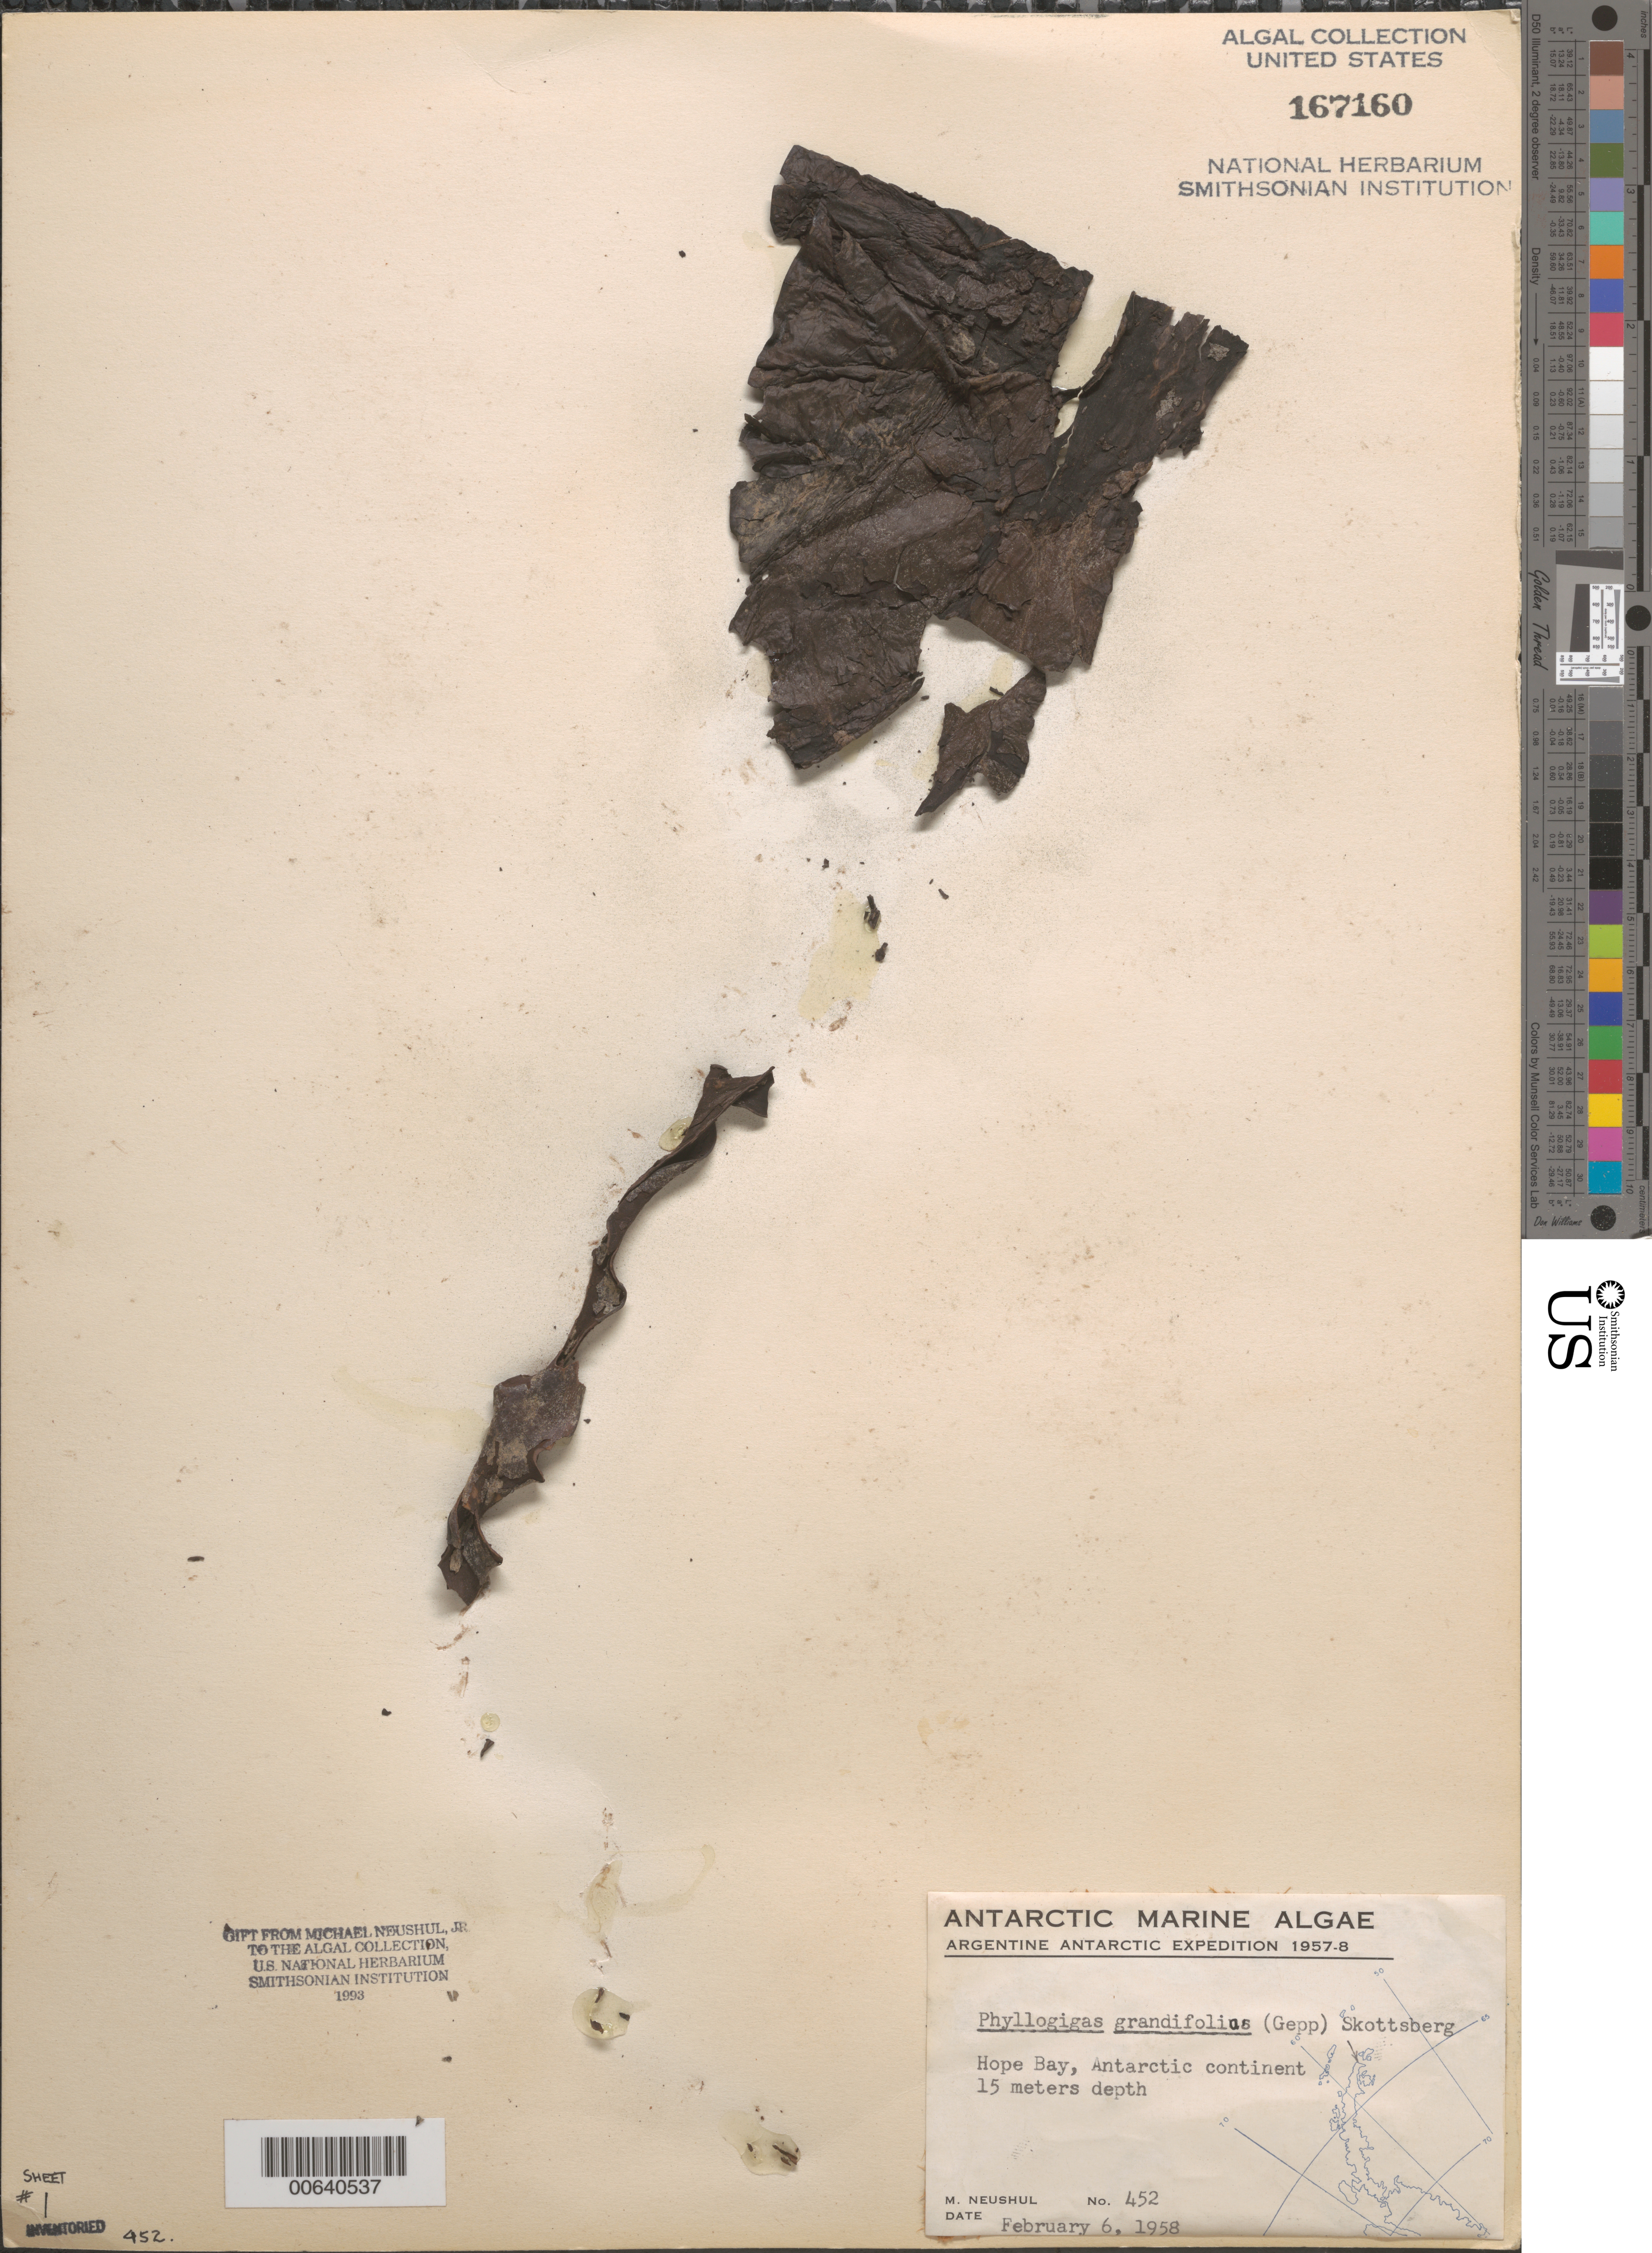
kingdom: Chromista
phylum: Ochrophyta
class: Phaeophyceae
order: Desmarestiales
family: Desmarestiaceae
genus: Himantothallus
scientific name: Himantothallus grandifolius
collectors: M. Neushul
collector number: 452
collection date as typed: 06 Feb 1958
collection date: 1958-02-06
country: Antarctica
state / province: Antarctic Peninsula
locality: Hope Bay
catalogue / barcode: US 167160